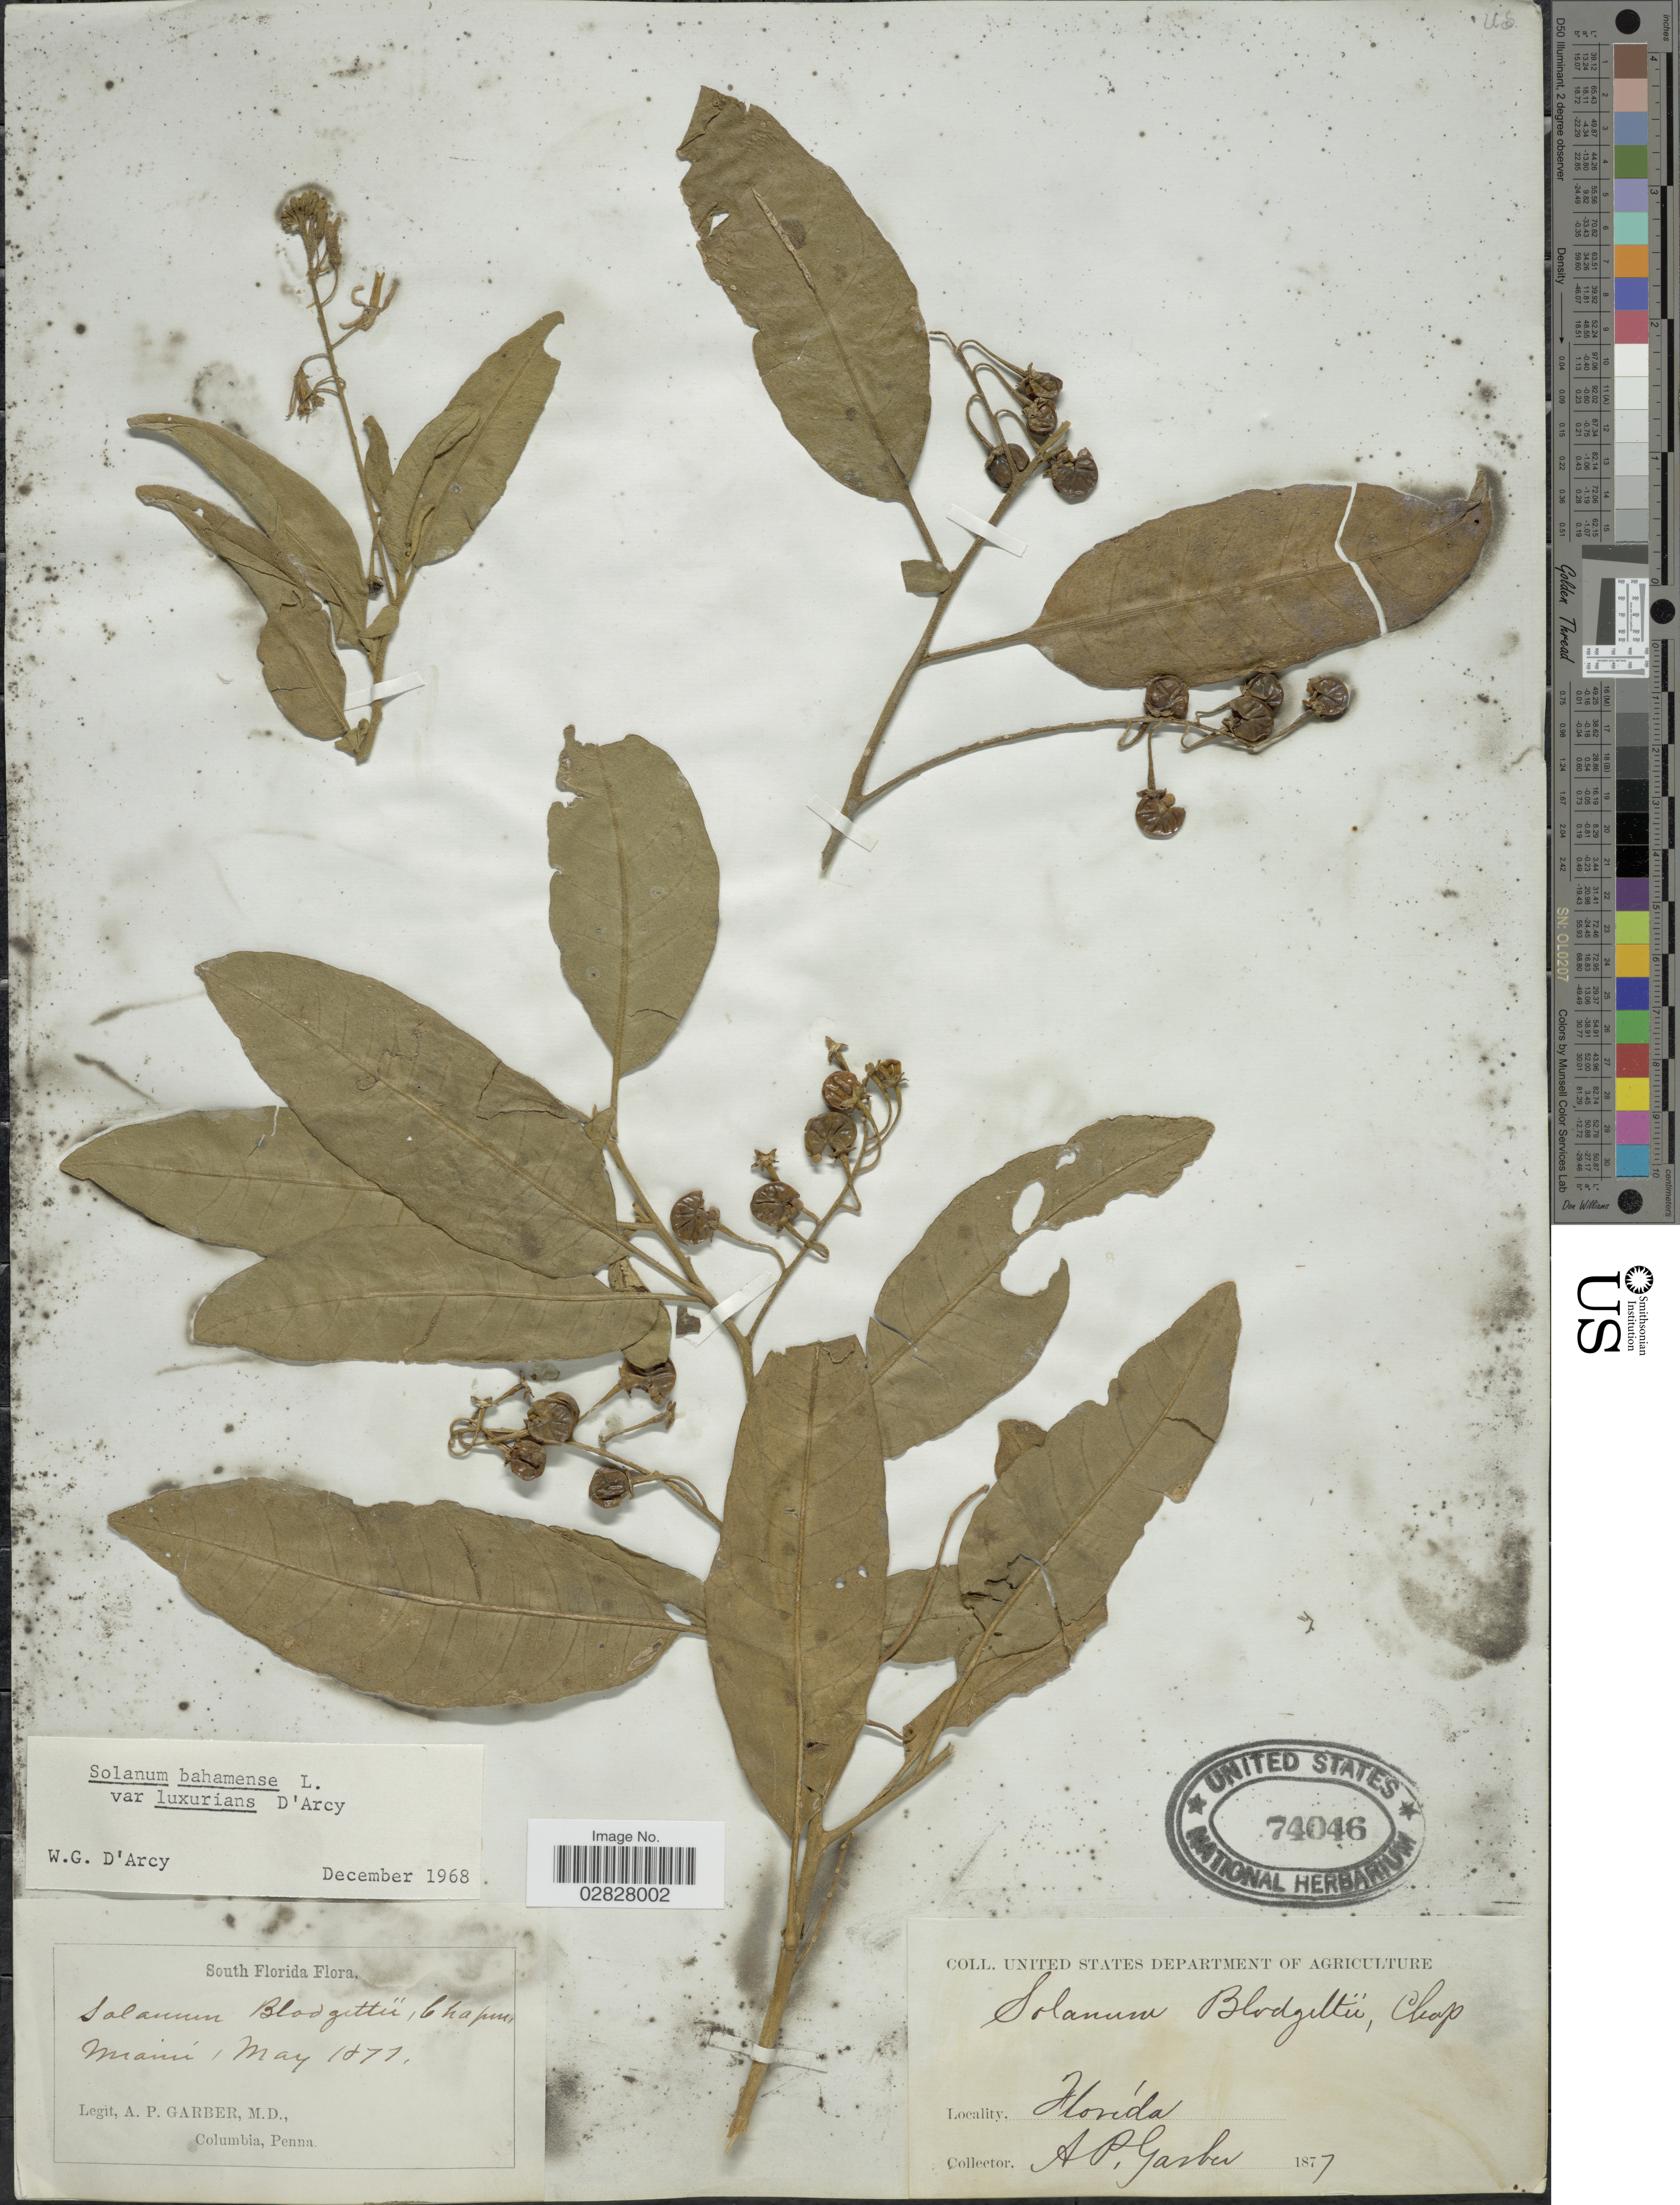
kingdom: Plantae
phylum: Tracheophyta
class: Magnoliopsida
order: Solanales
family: Solanaceae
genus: Solanum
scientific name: Solanum bahamense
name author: L.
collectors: A. P. Garber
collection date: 1877-05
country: United States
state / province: Florida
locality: South Florida. Miami.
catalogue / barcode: US 74046